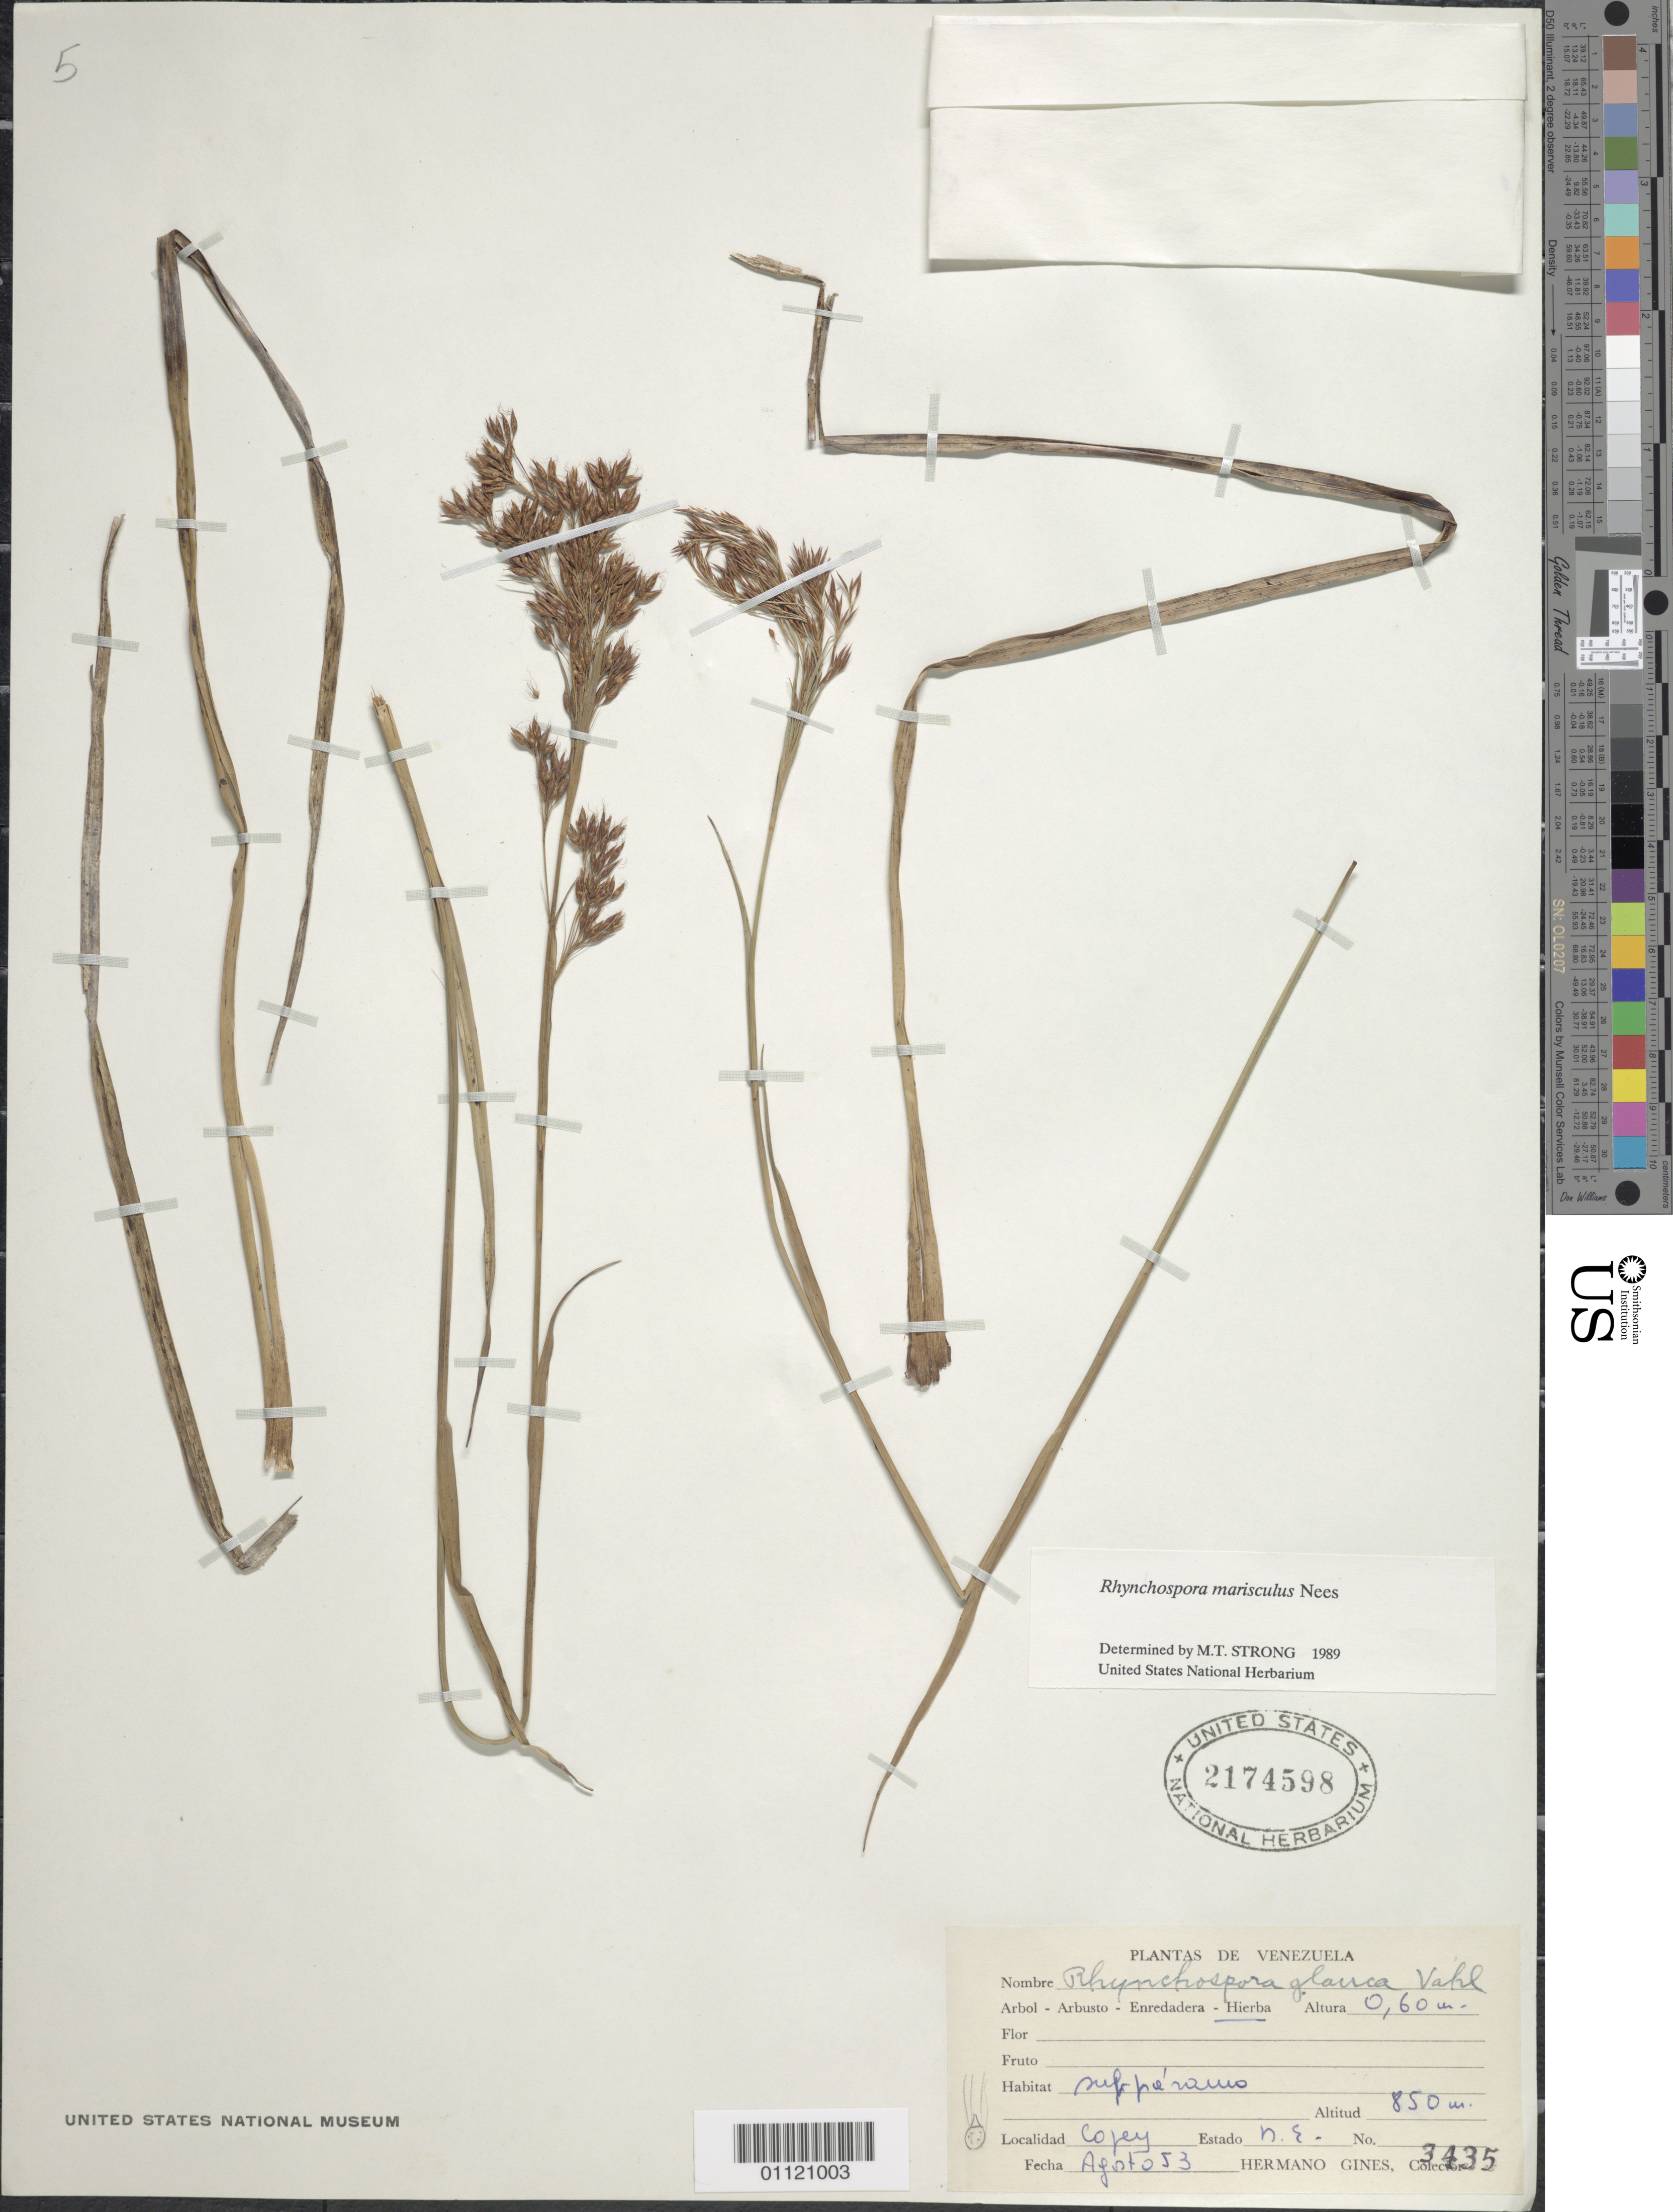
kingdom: Plantae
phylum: Tracheophyta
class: Liliopsida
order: Poales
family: Cyperaceae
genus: Rhynchospora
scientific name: Rhynchospora marisculus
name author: Lindl. & Nees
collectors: Bro. Gines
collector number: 3435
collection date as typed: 01 Aug 1953 to 31 Aug 1953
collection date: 1953-08-01/1953-08-31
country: Venezuela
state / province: Nueva Esparta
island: Margarita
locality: Copey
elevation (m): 850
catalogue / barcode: US 2174598